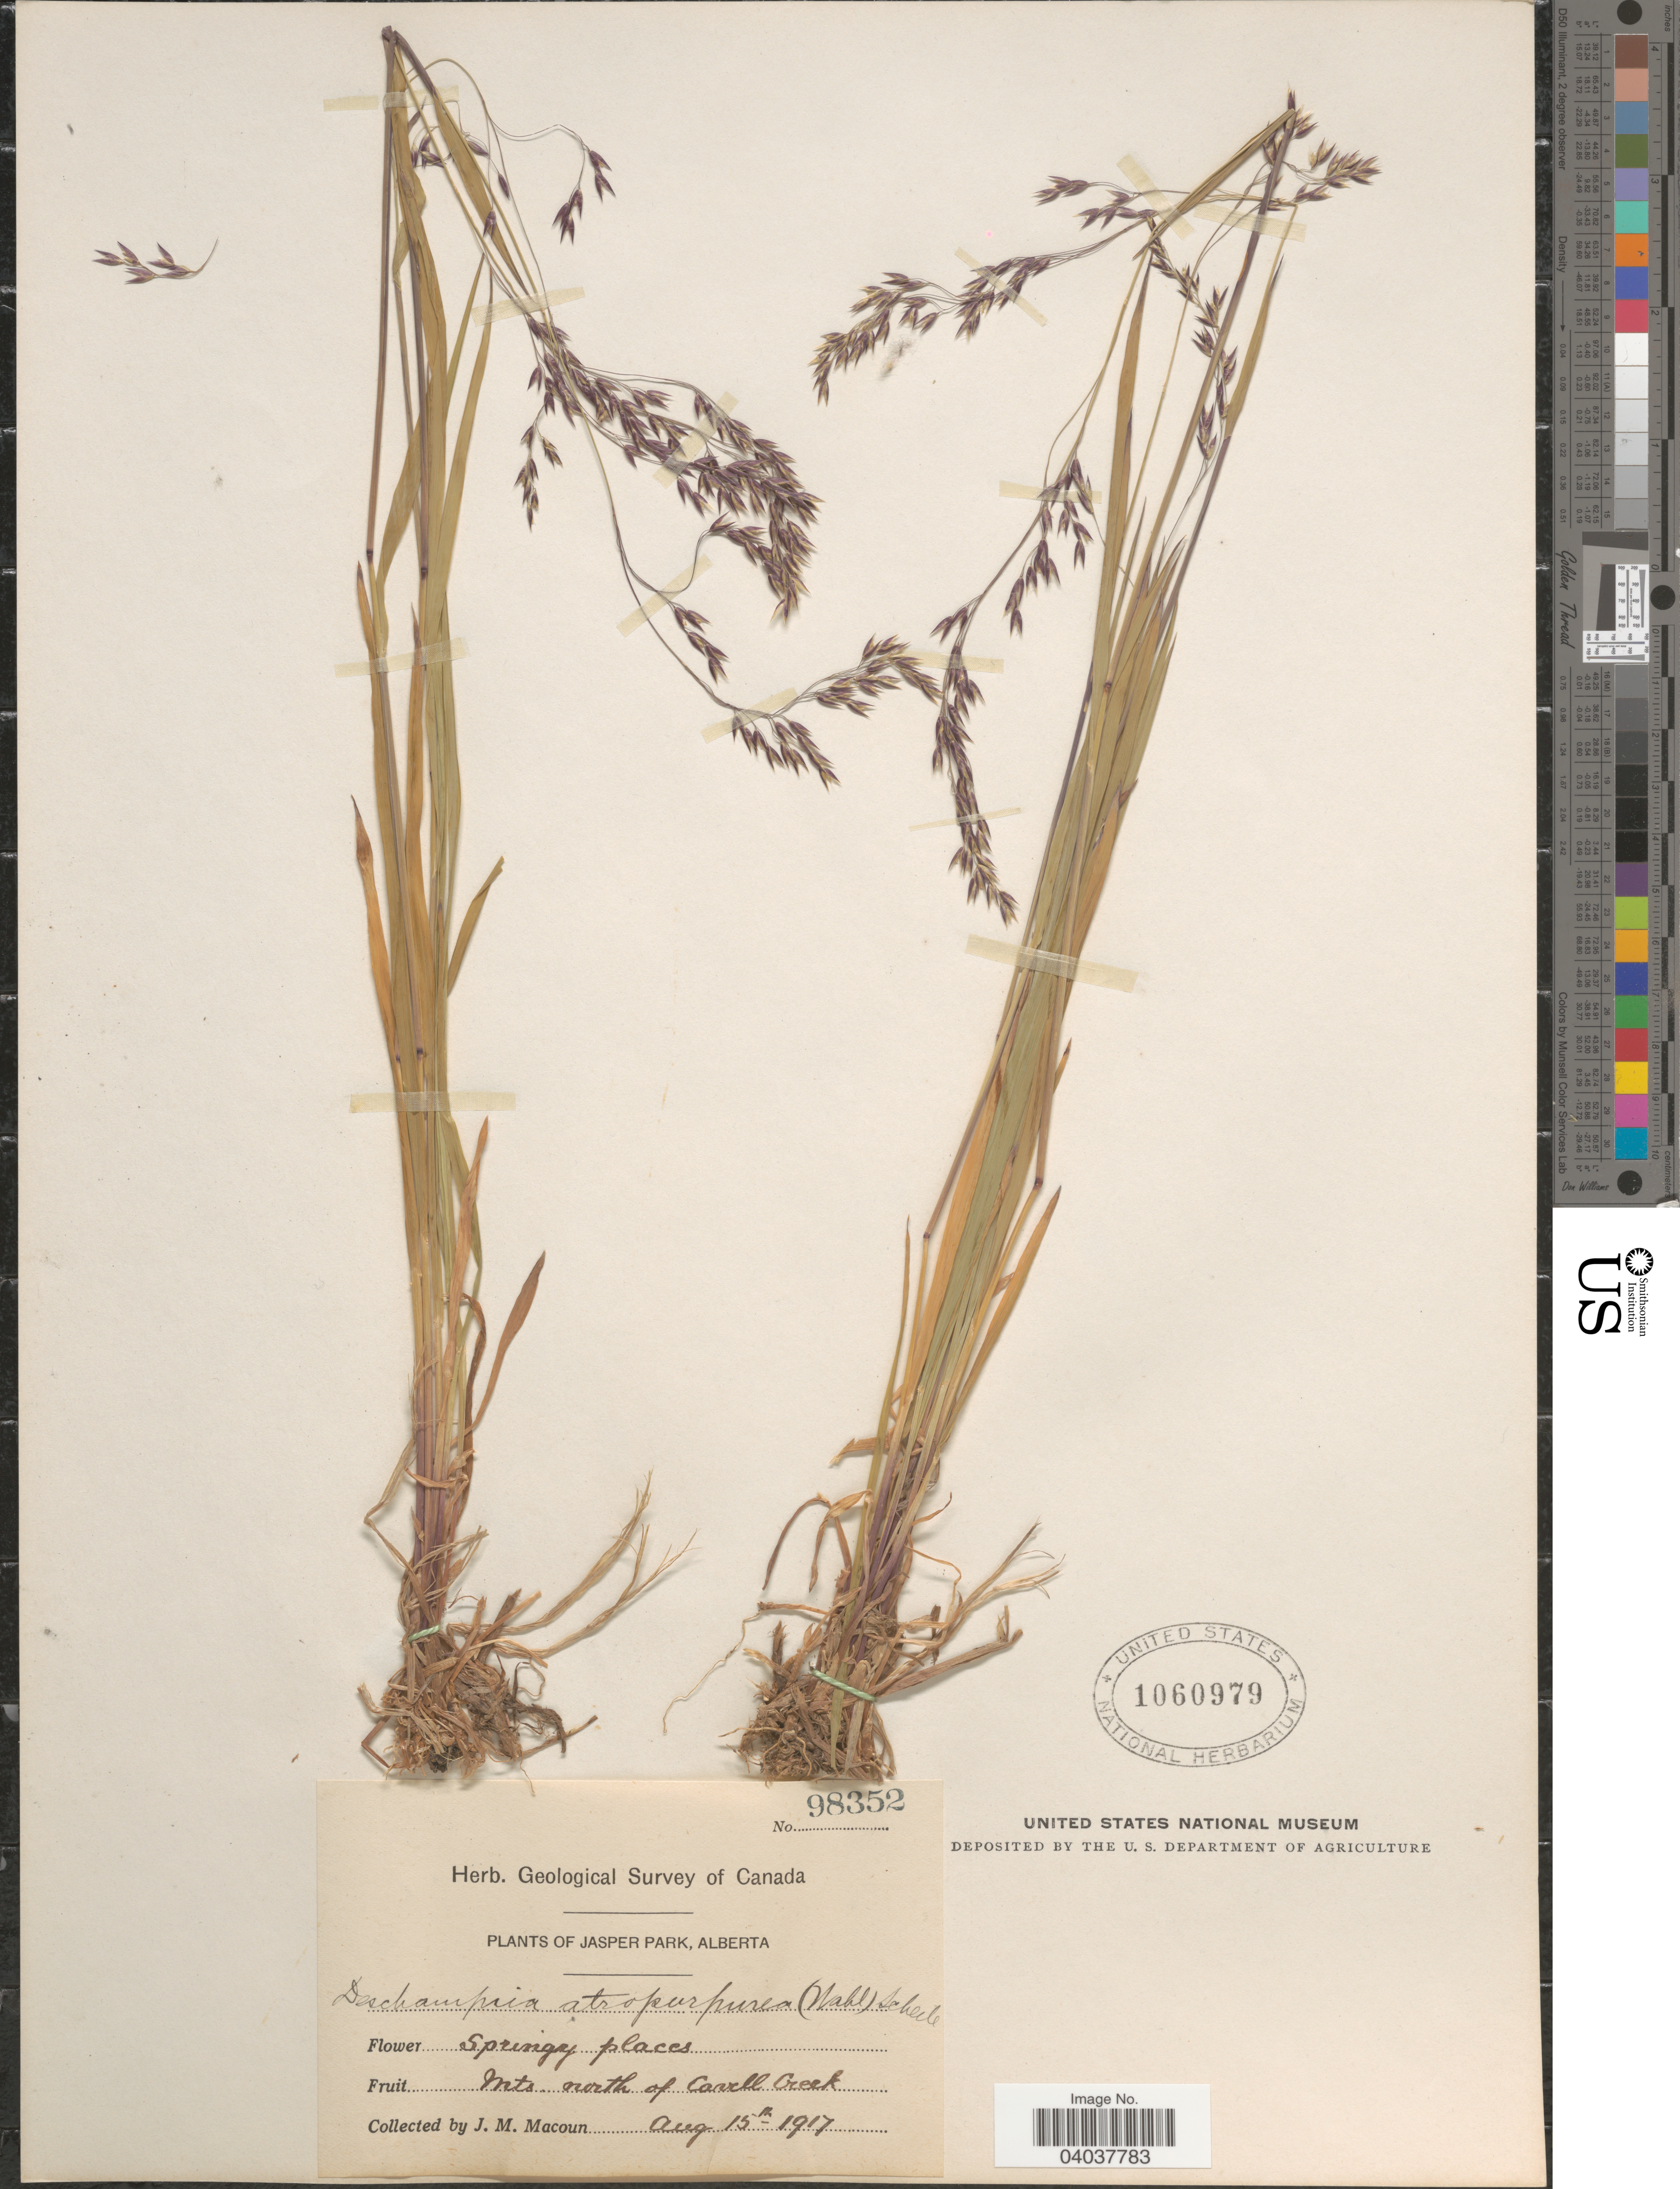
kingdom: Plantae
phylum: Tracheophyta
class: Liliopsida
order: Poales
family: Poaceae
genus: Vahlodea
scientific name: Vahlodea atropurpurea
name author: (Wahlenb.) Fr. ex Hartm.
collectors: J. M. Macoun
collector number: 98352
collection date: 1917-08-15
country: Canada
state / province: Alberta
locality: Jasper Park. Mts. north of Cavell Creek.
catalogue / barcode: US 1060979